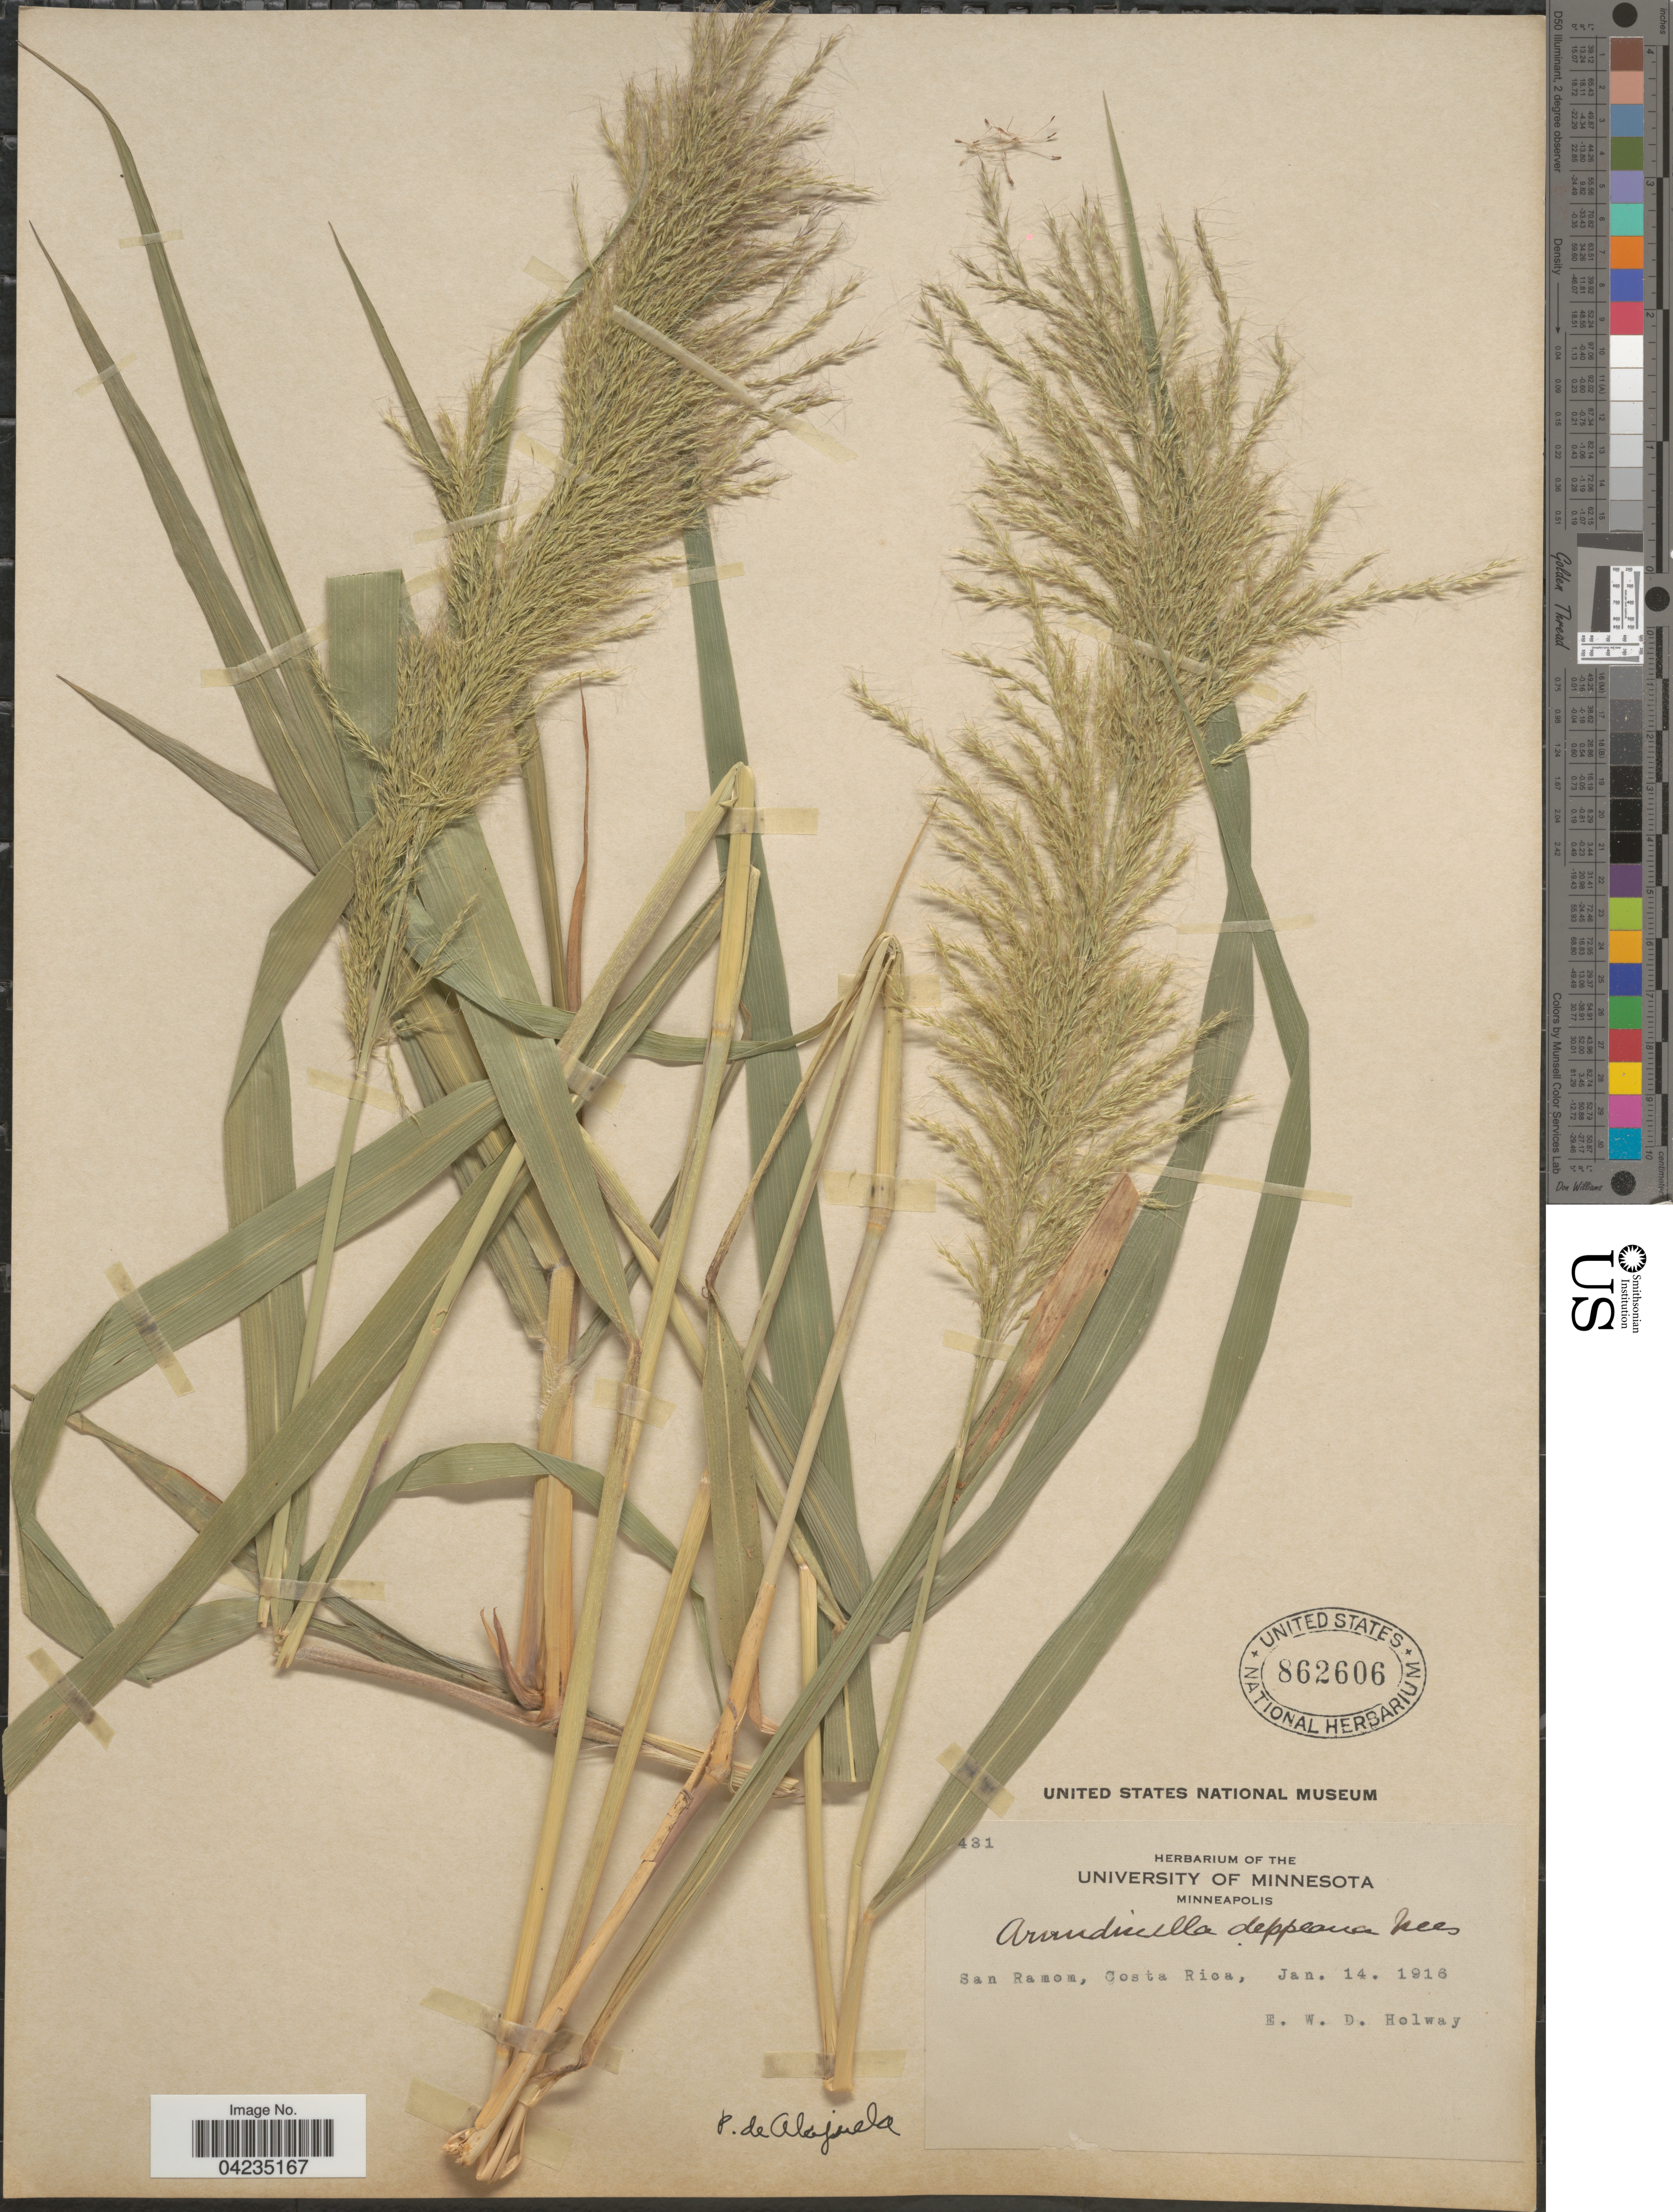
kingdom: Plantae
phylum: Tracheophyta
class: Liliopsida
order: Poales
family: Poaceae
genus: Arundinella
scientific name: Arundinella deppeana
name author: Nees ex Steud.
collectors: E. W. D. Holway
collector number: !431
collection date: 1916-01-14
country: Costa Rica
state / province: Alajuela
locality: San Ramom. P. de Alajuela.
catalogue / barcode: US 862606